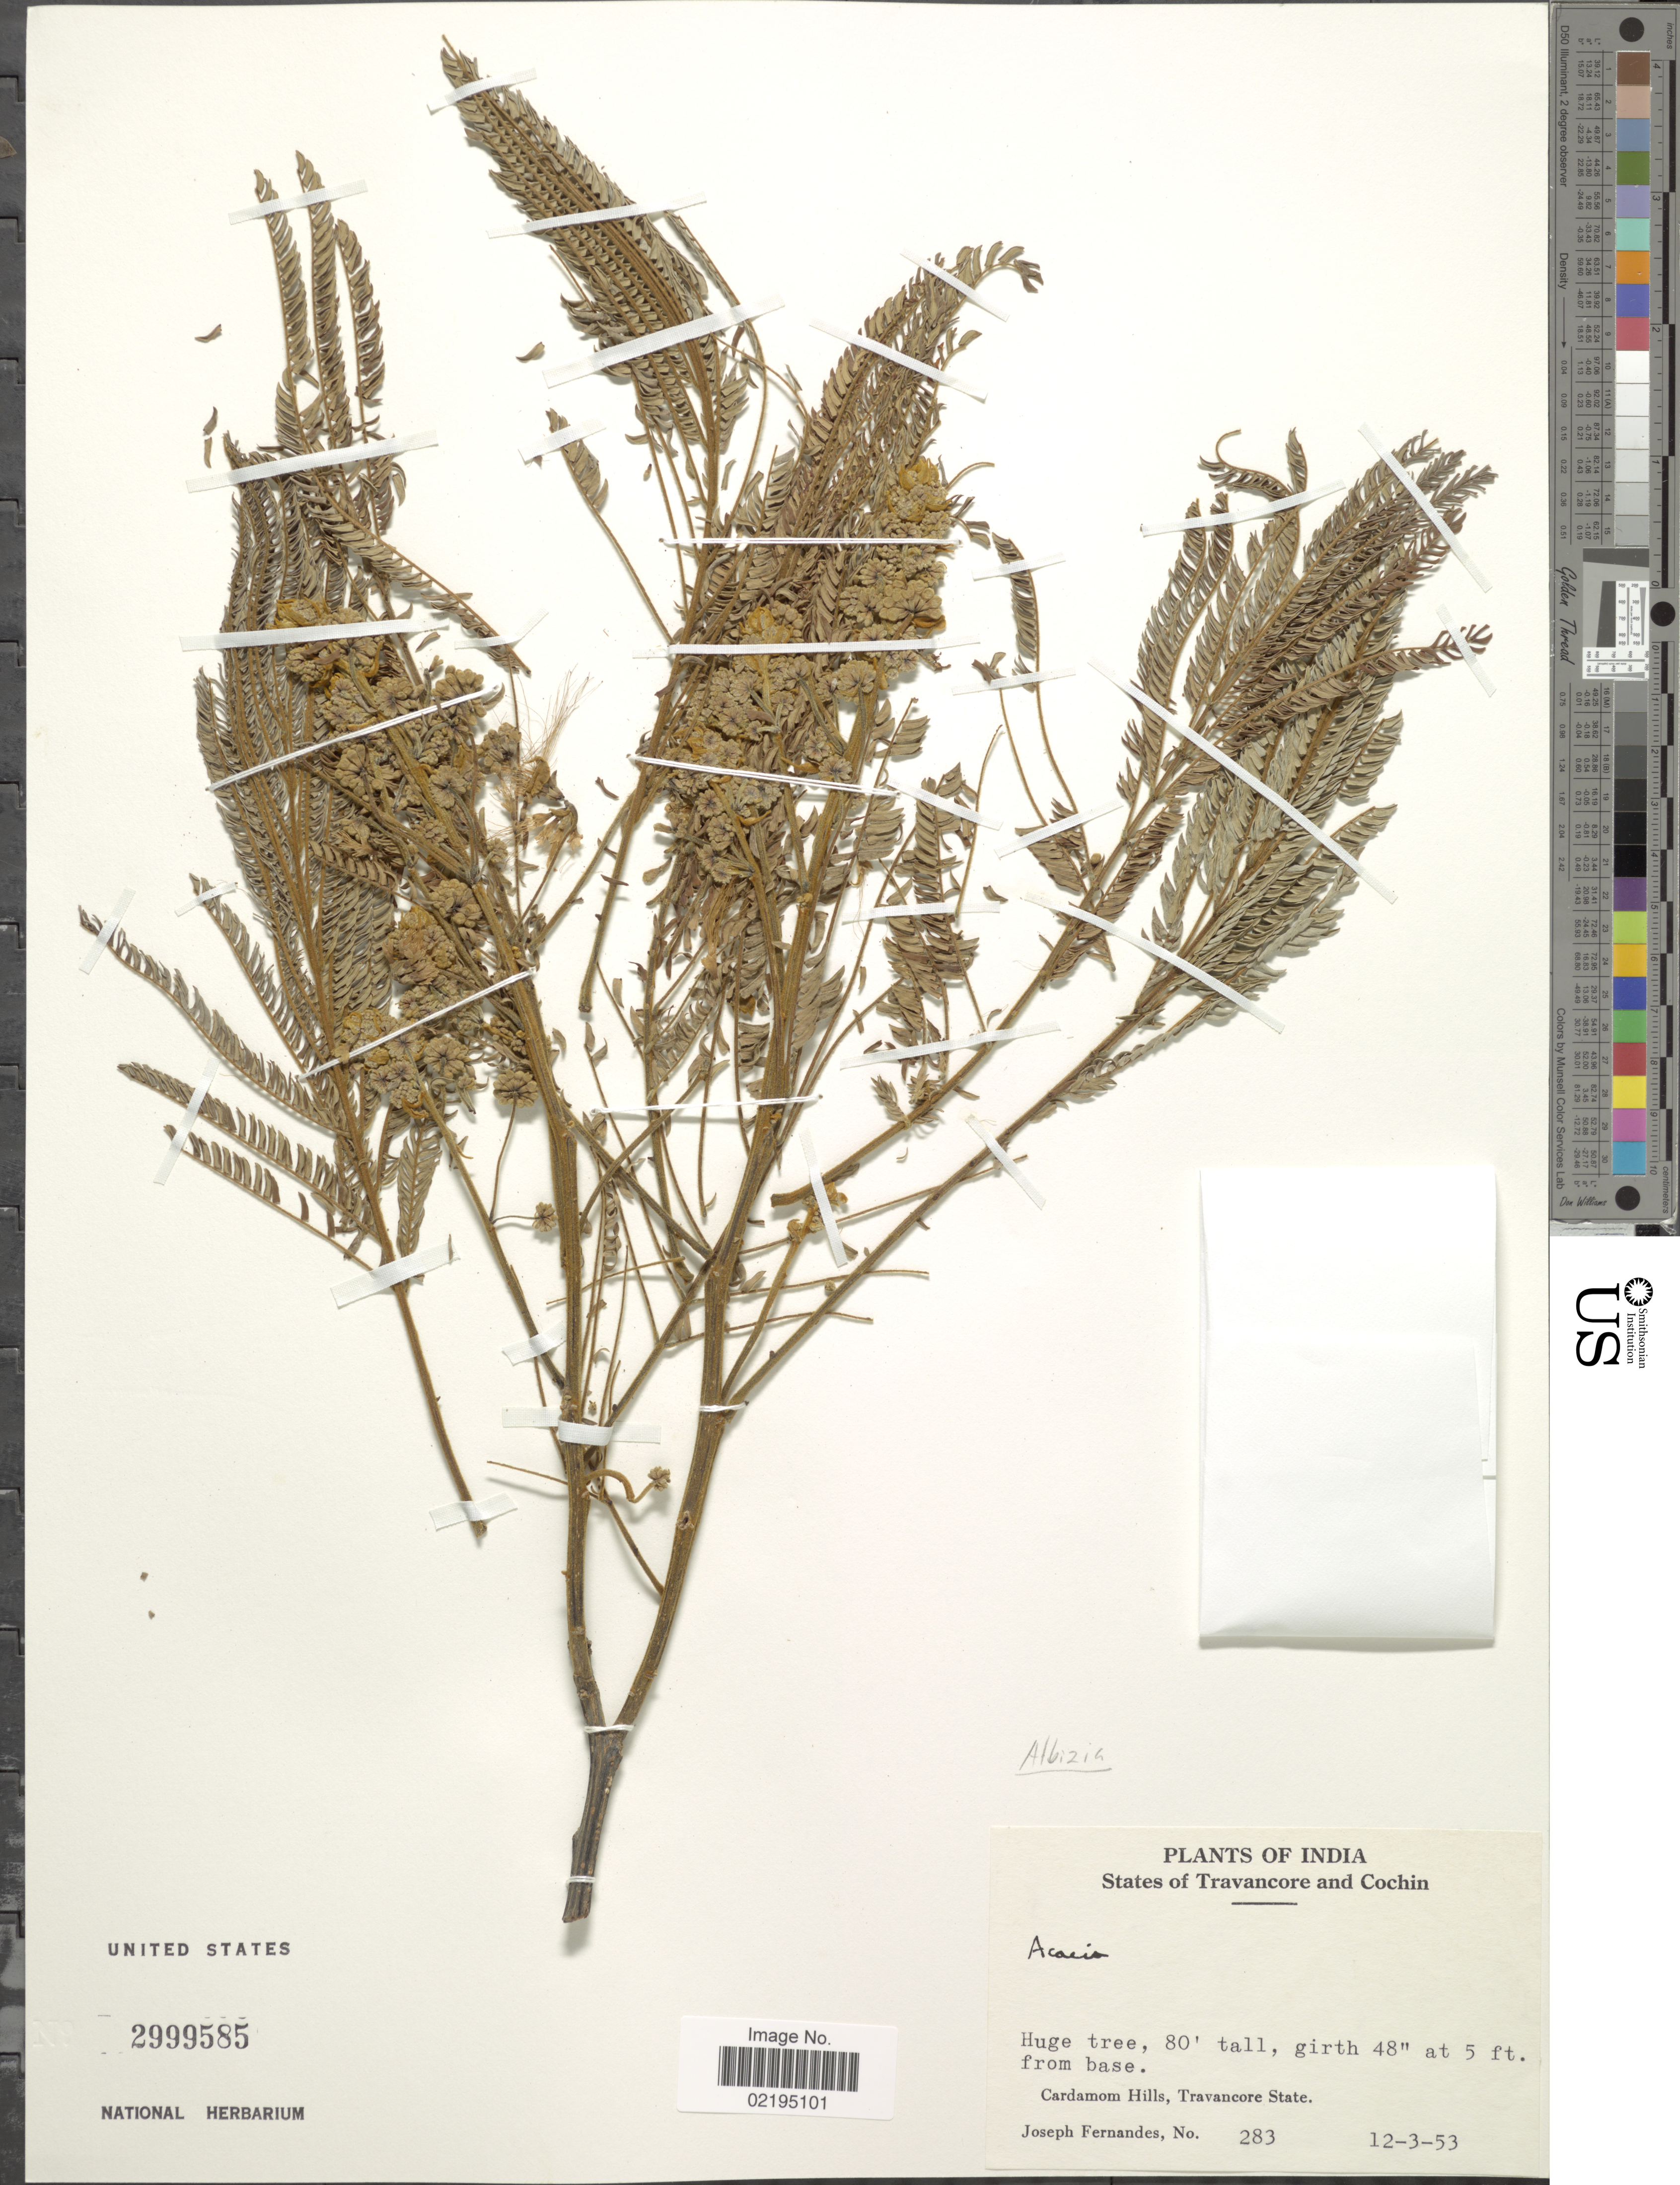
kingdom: Plantae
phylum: Tracheophyta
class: Magnoliopsida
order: Fabales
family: Fabaceae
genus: Albizia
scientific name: Albizia sp.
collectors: J. Fernandes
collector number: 283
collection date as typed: Transcribed d/m/y: 12/3/53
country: India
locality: Cardamom Hills, Travancore State.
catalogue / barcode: US 2999585